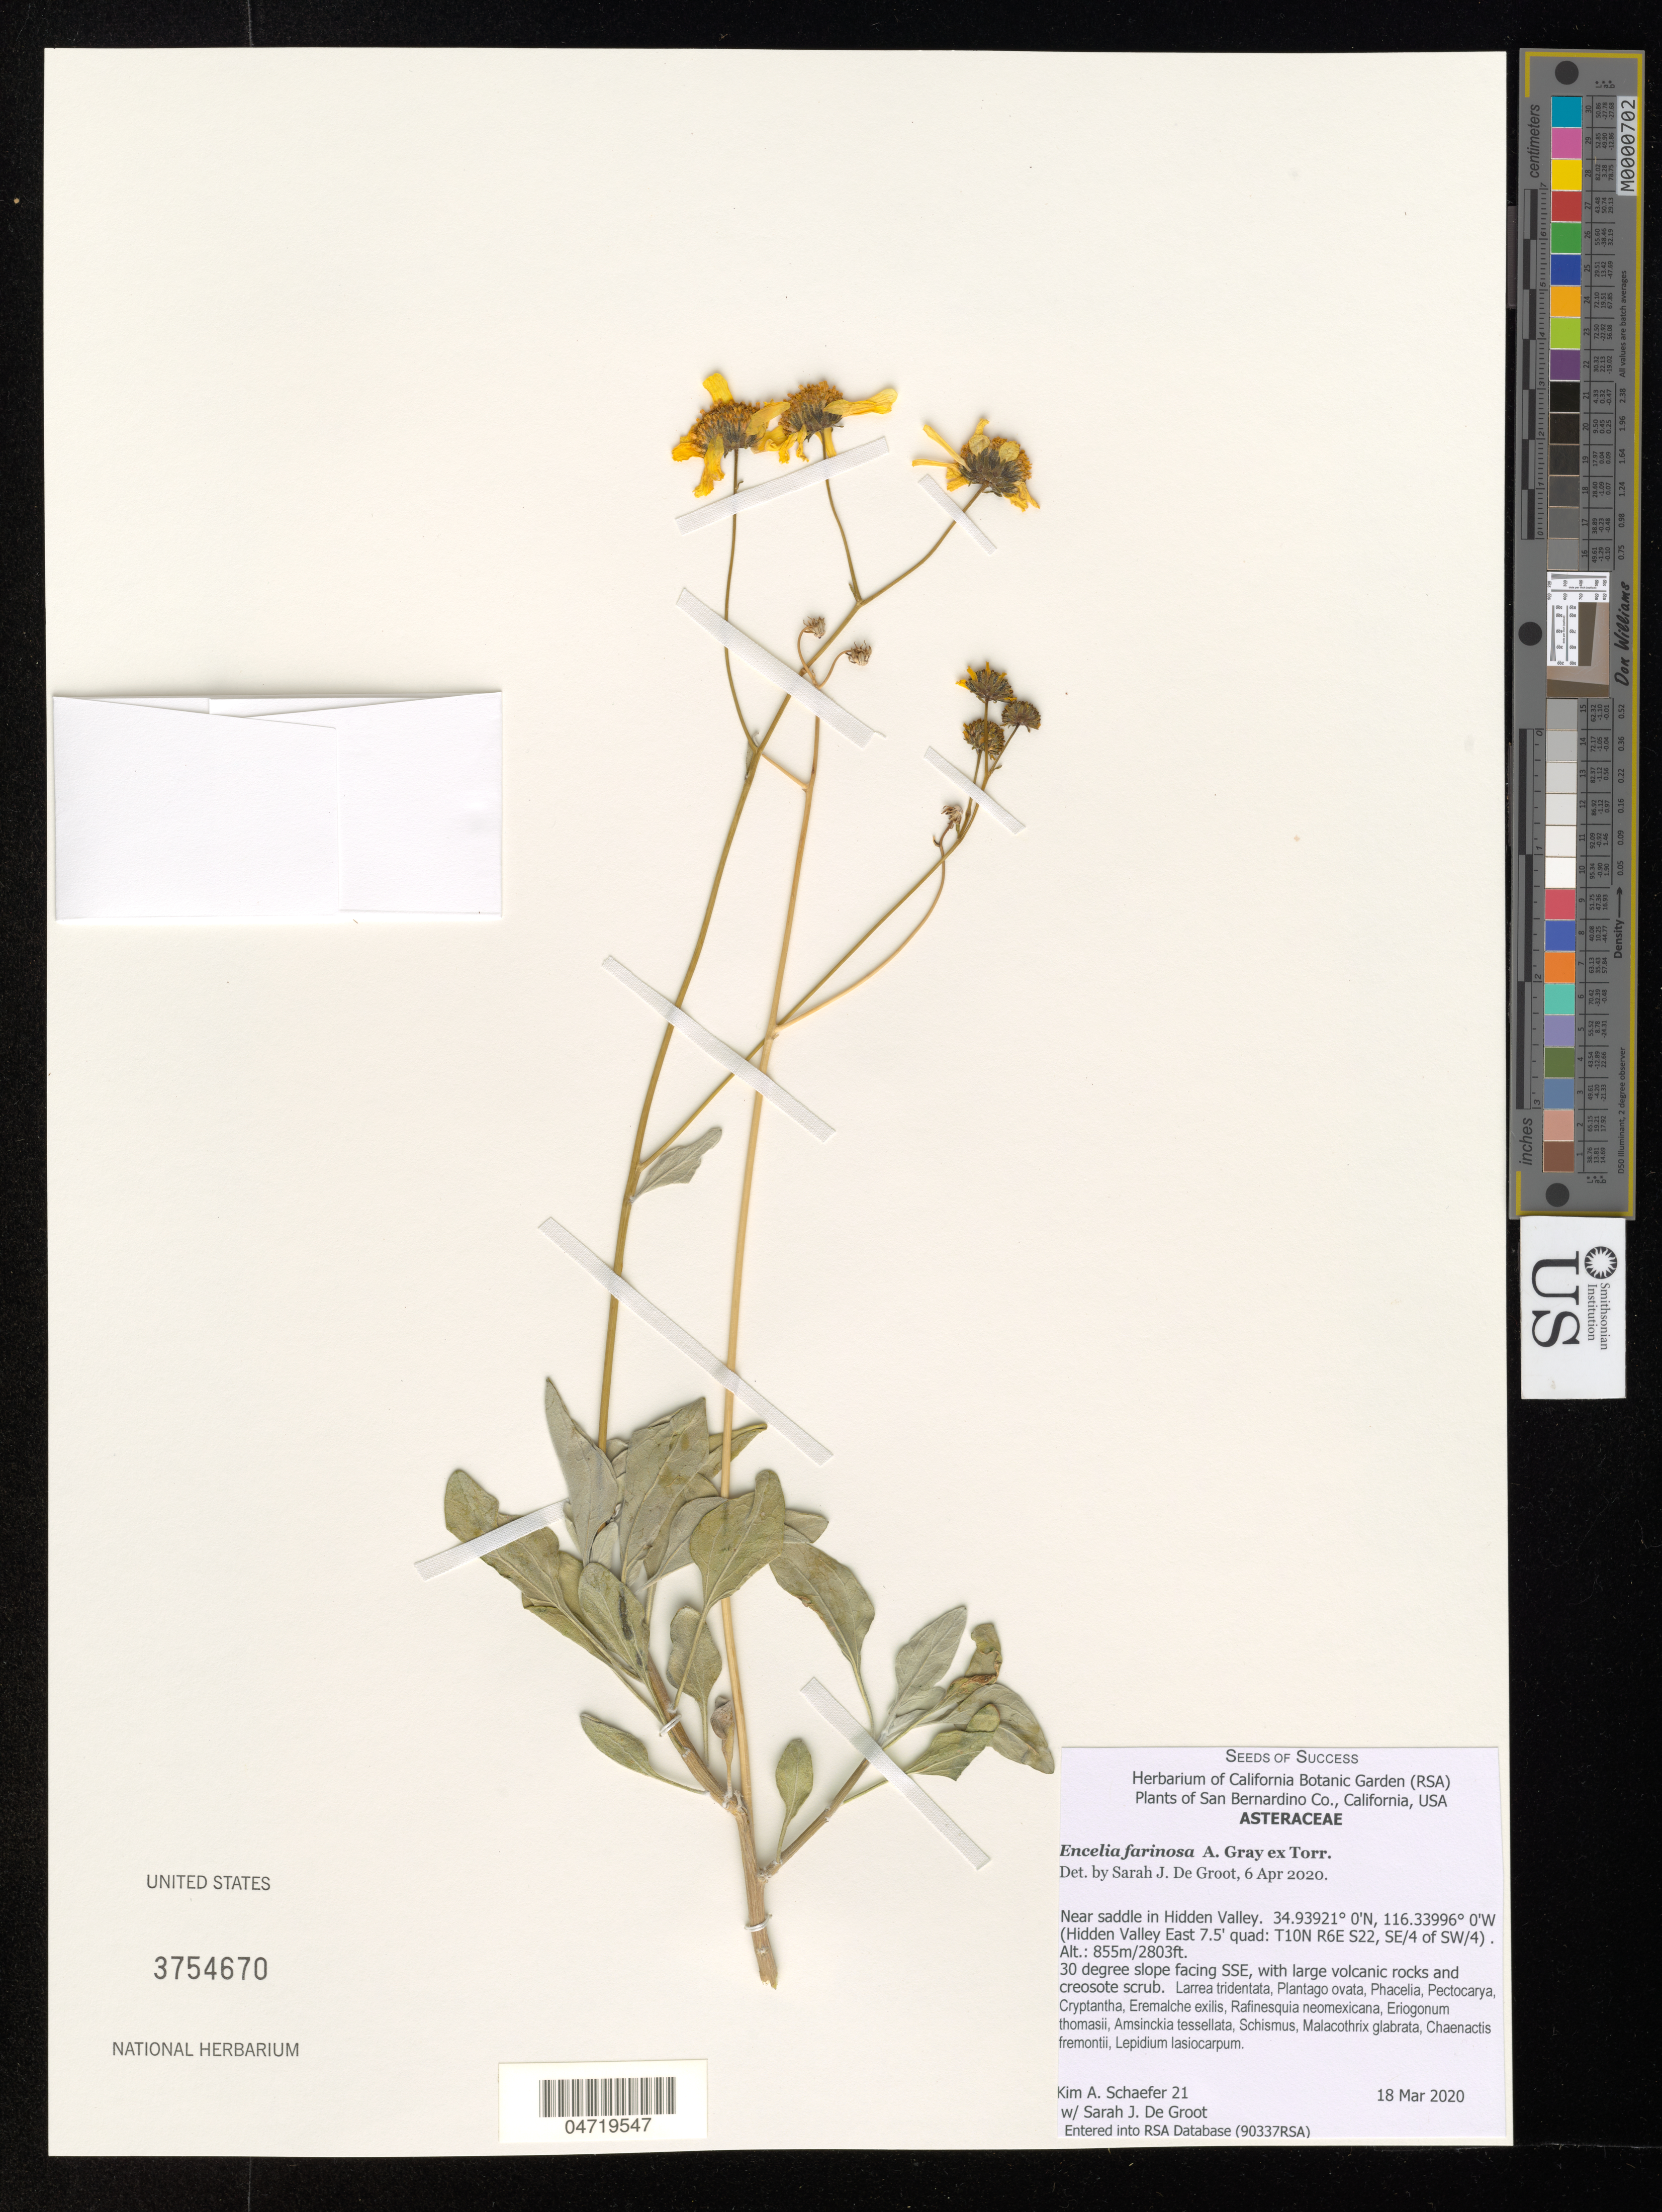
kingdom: Plantae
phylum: Tracheophyta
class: Magnoliopsida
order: Asterales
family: Asteraceae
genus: Encelia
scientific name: Encelia farinosa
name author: A. Gray ex Torr. in Emory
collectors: K. Schaefer & S. De Groot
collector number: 21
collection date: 2020-03-18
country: United States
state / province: California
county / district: San Bernardino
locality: San Bernardino Co. Near saddle in Hidden Valley. (Hidden Valley East 7.5' quad: T10N R6E S22, SE/4 of SW/4).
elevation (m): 855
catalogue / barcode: US 3754670